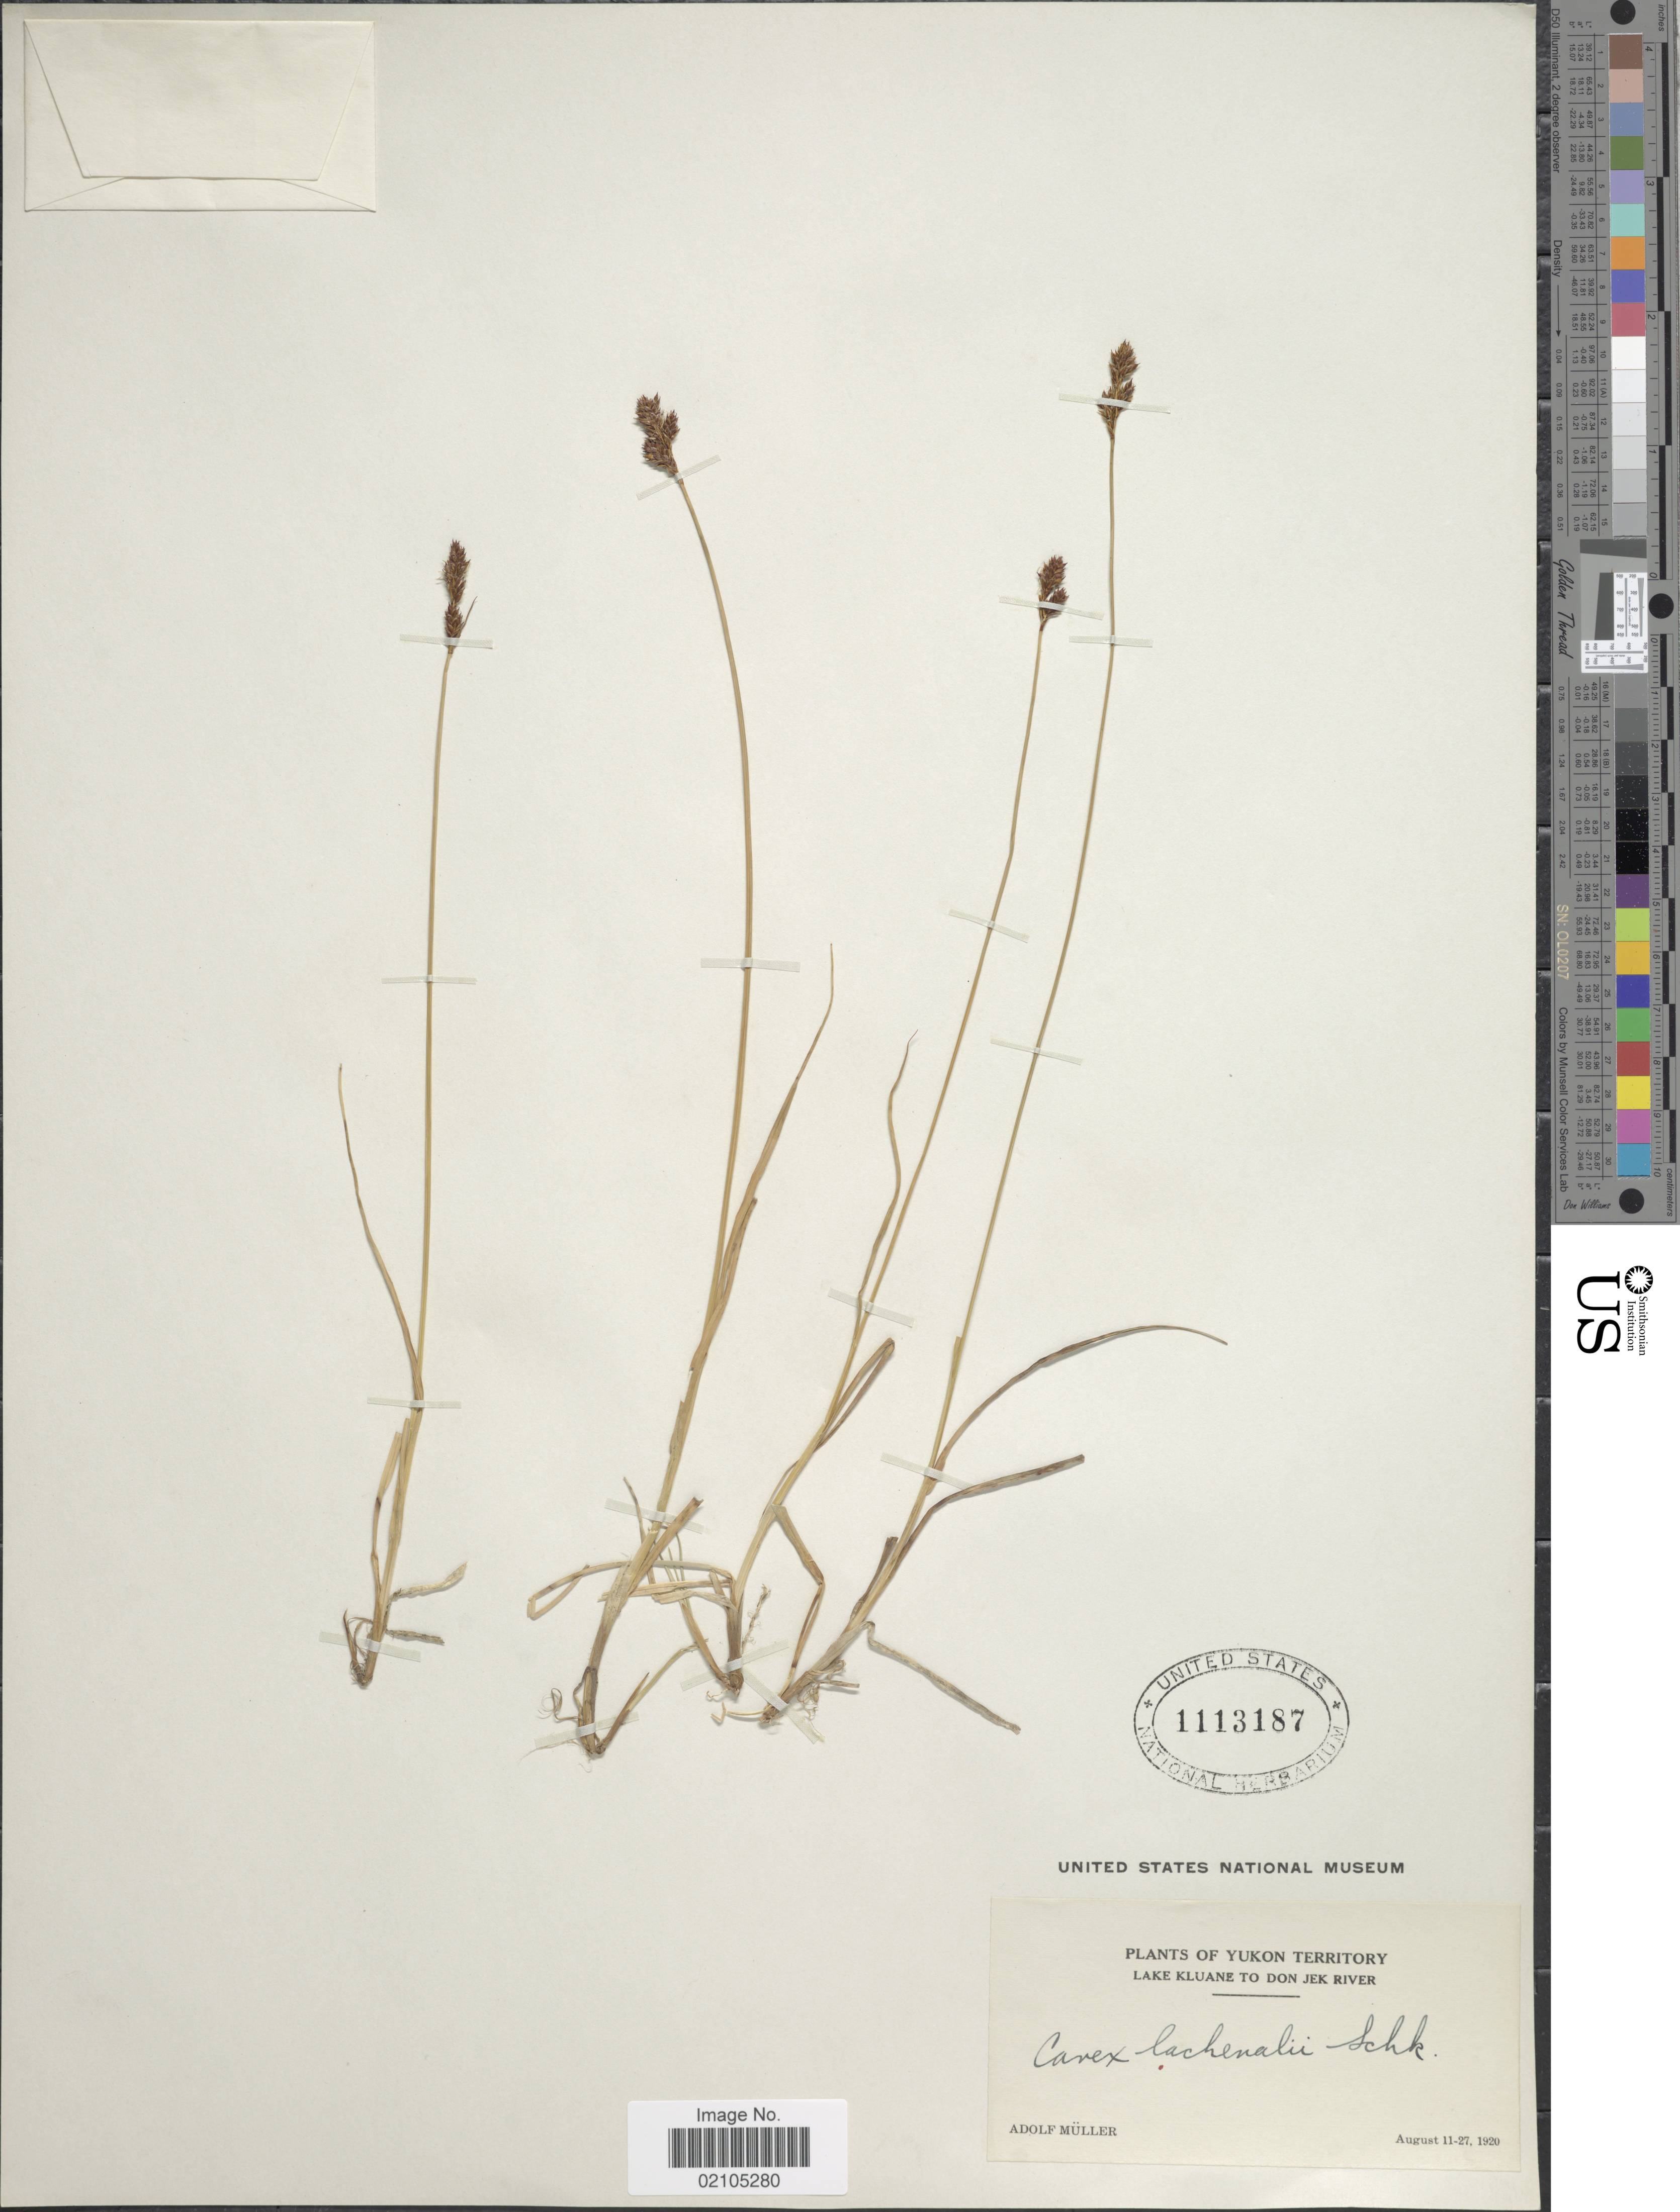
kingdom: Plantae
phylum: Tracheophyta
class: Liliopsida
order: Poales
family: Cyperaceae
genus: Carex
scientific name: Carex lachenalii subsp. lachenalii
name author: Schkuhr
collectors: A. Muller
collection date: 1920-08-11/1920-11-27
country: Canada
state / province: Yukon Territory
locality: Yukon Territory, Lake Kluane to Don Jek River.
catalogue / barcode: US 1113187